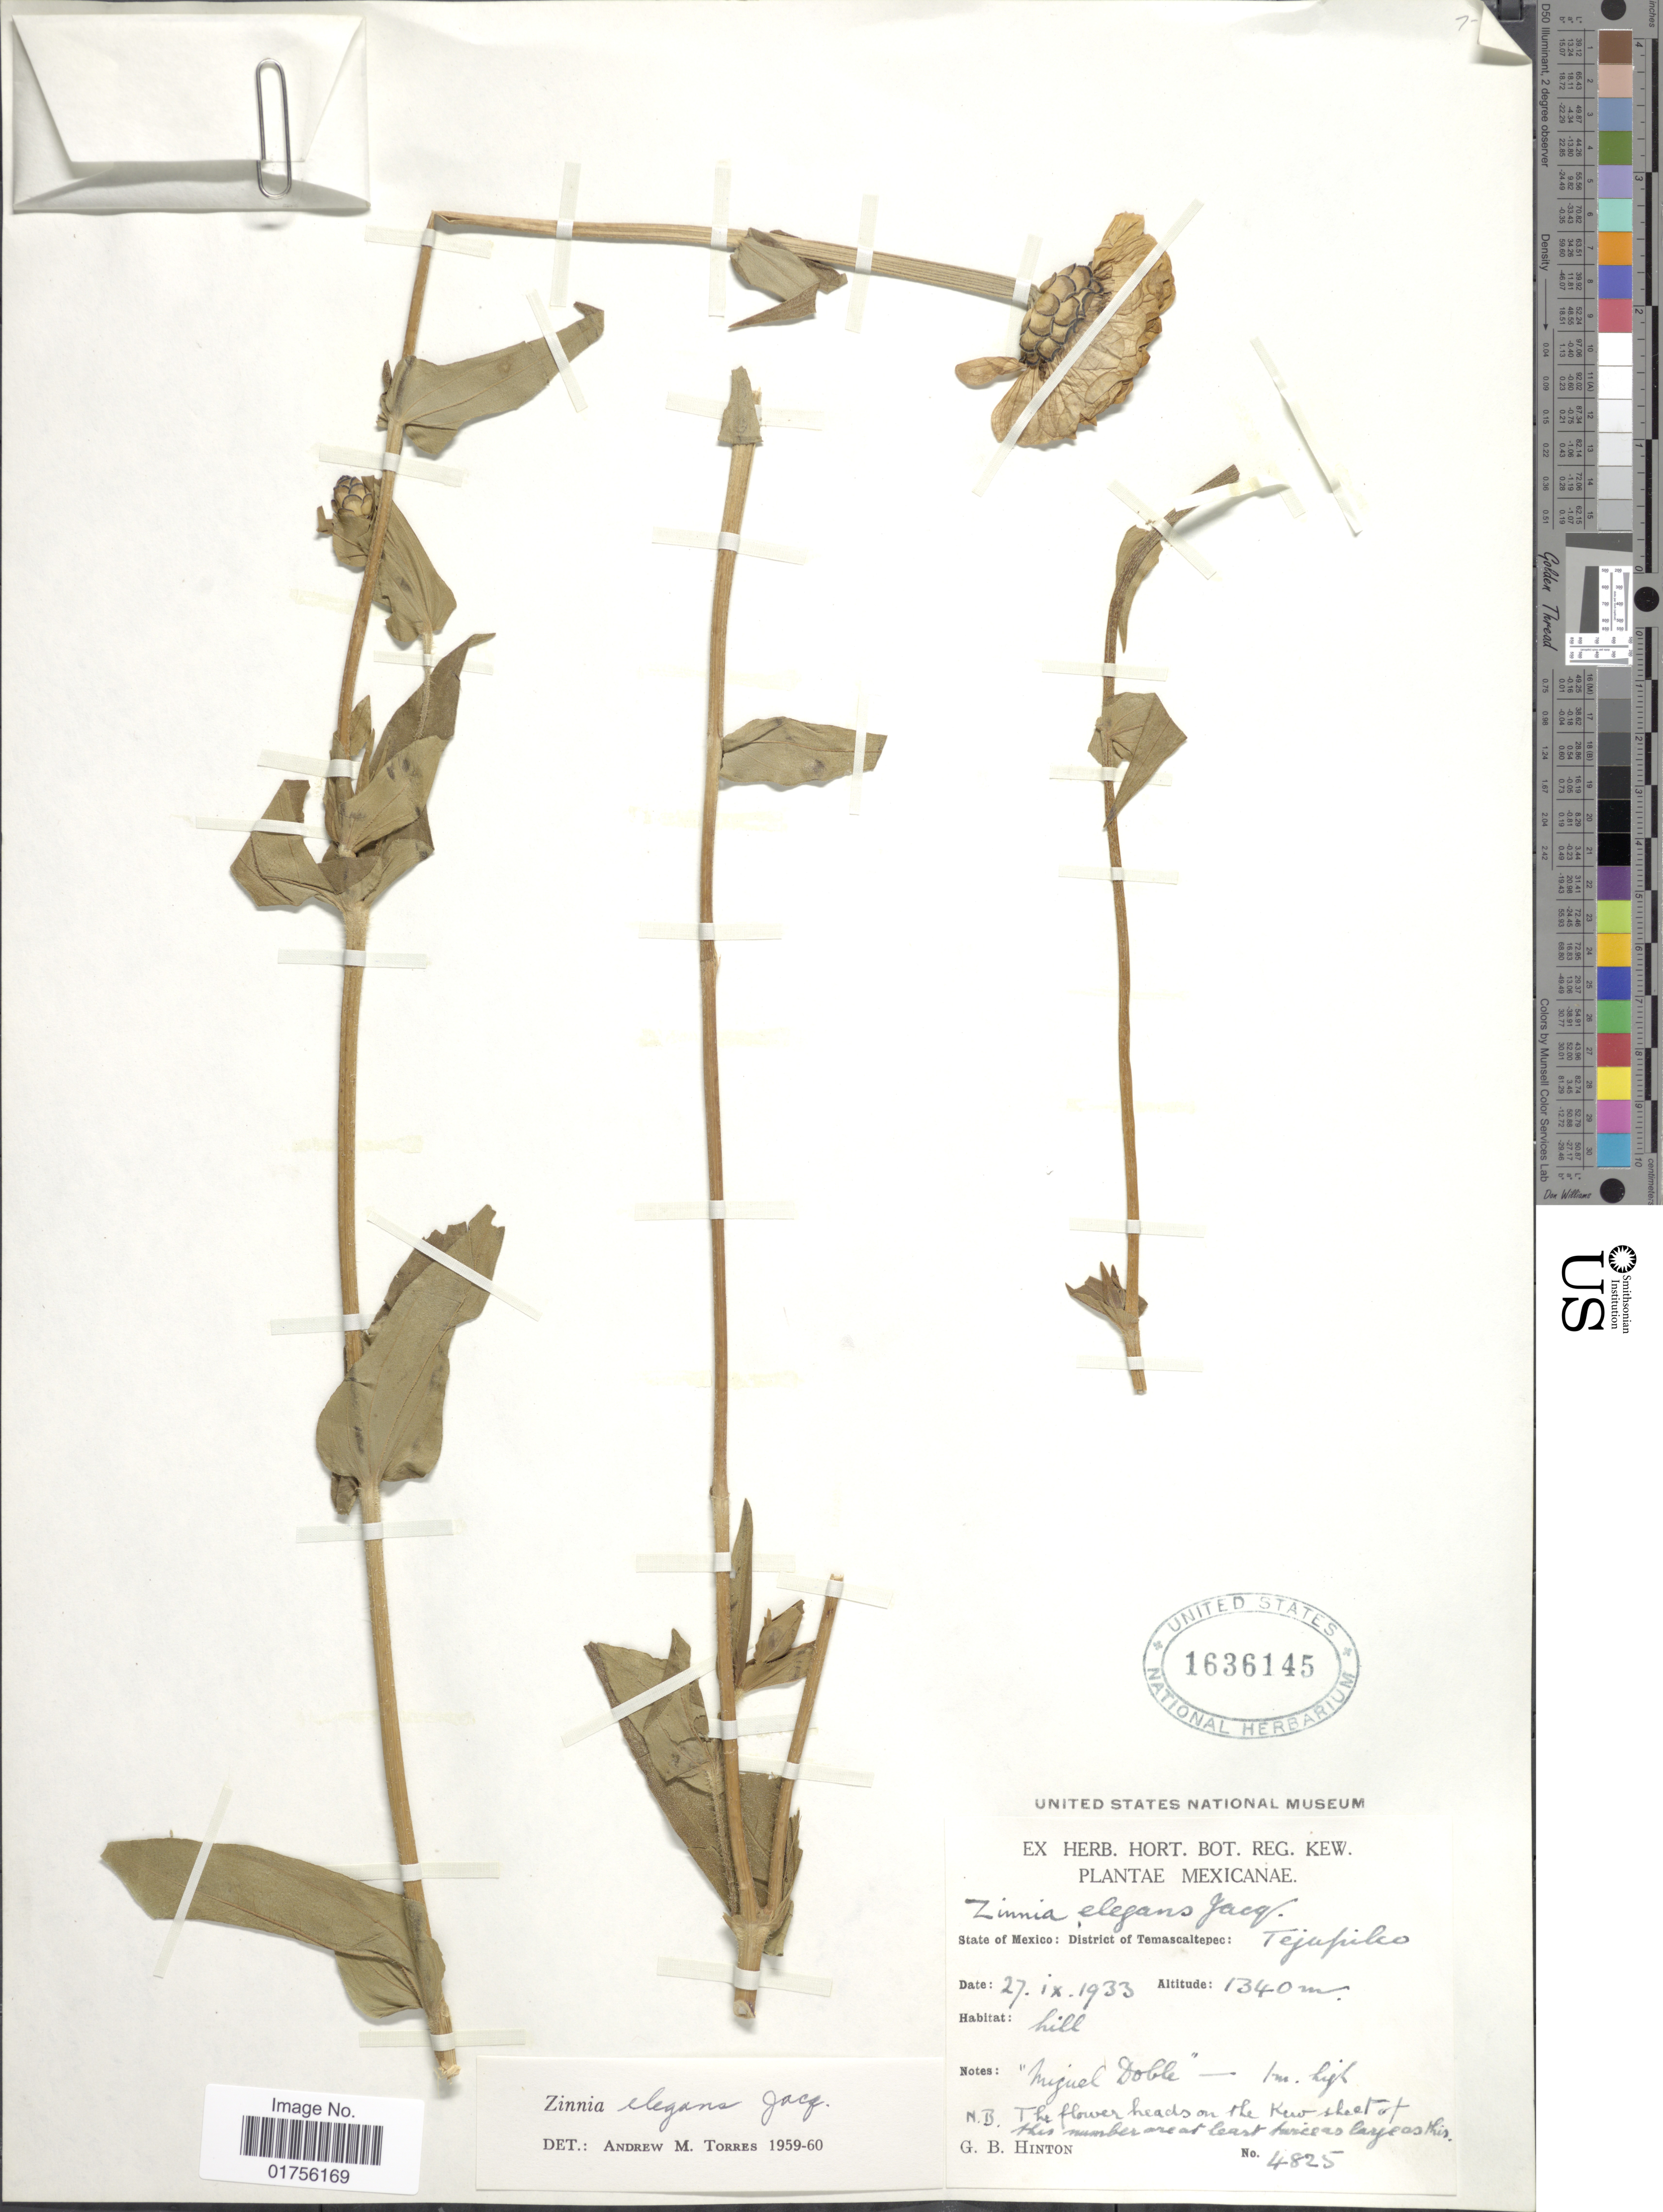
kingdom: Plantae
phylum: Tracheophyta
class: Magnoliopsida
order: Asterales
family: Asteraceae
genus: Zinnia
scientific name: Zinnia elegans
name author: Jacq.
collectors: G. B. Hinton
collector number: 4825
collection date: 1933-09-27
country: Mexico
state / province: México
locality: State of Mexico: District of Temascaltepec: Tejupilco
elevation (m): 1340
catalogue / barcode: US 1636145